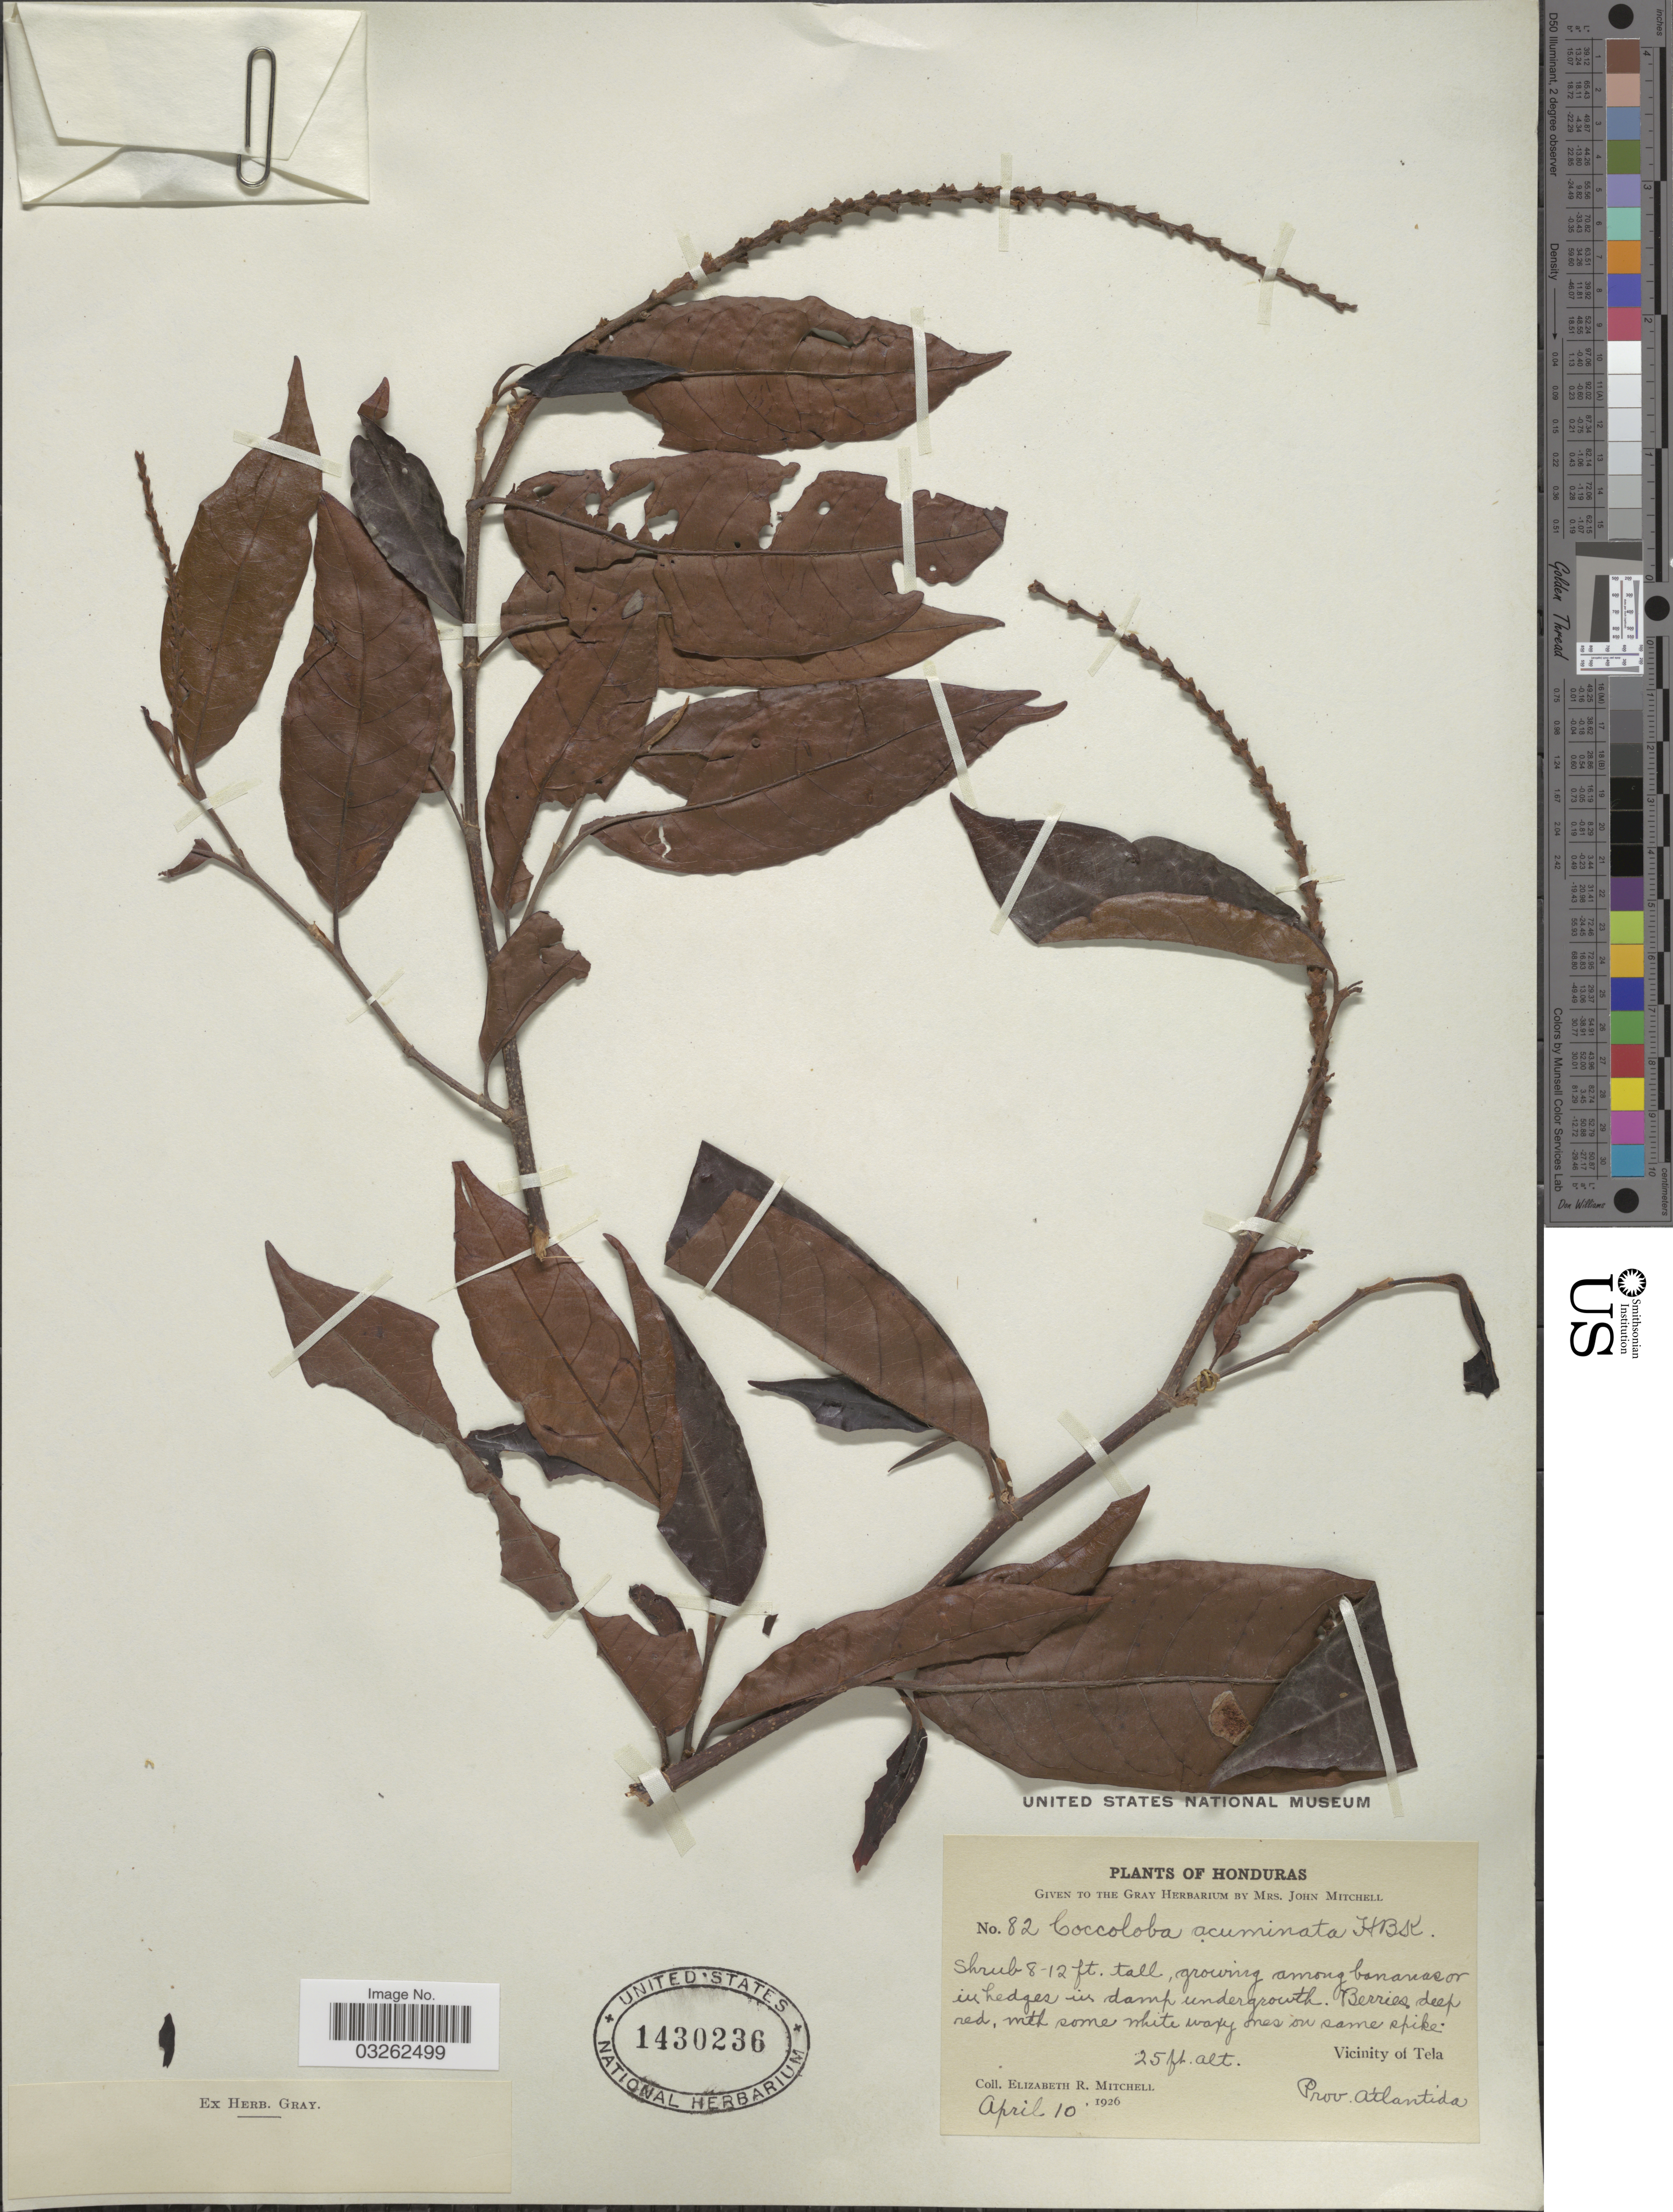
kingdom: Plantae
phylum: Tracheophyta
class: Magnoliopsida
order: Caryophyllales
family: Polygonaceae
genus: Coccoloba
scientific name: Coccoloba acuminata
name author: Kunth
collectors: E. Mitchell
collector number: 82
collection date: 1926-04-10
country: Honduras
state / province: Atlántida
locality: Vicinity of Tela.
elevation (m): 8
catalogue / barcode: US 1430236